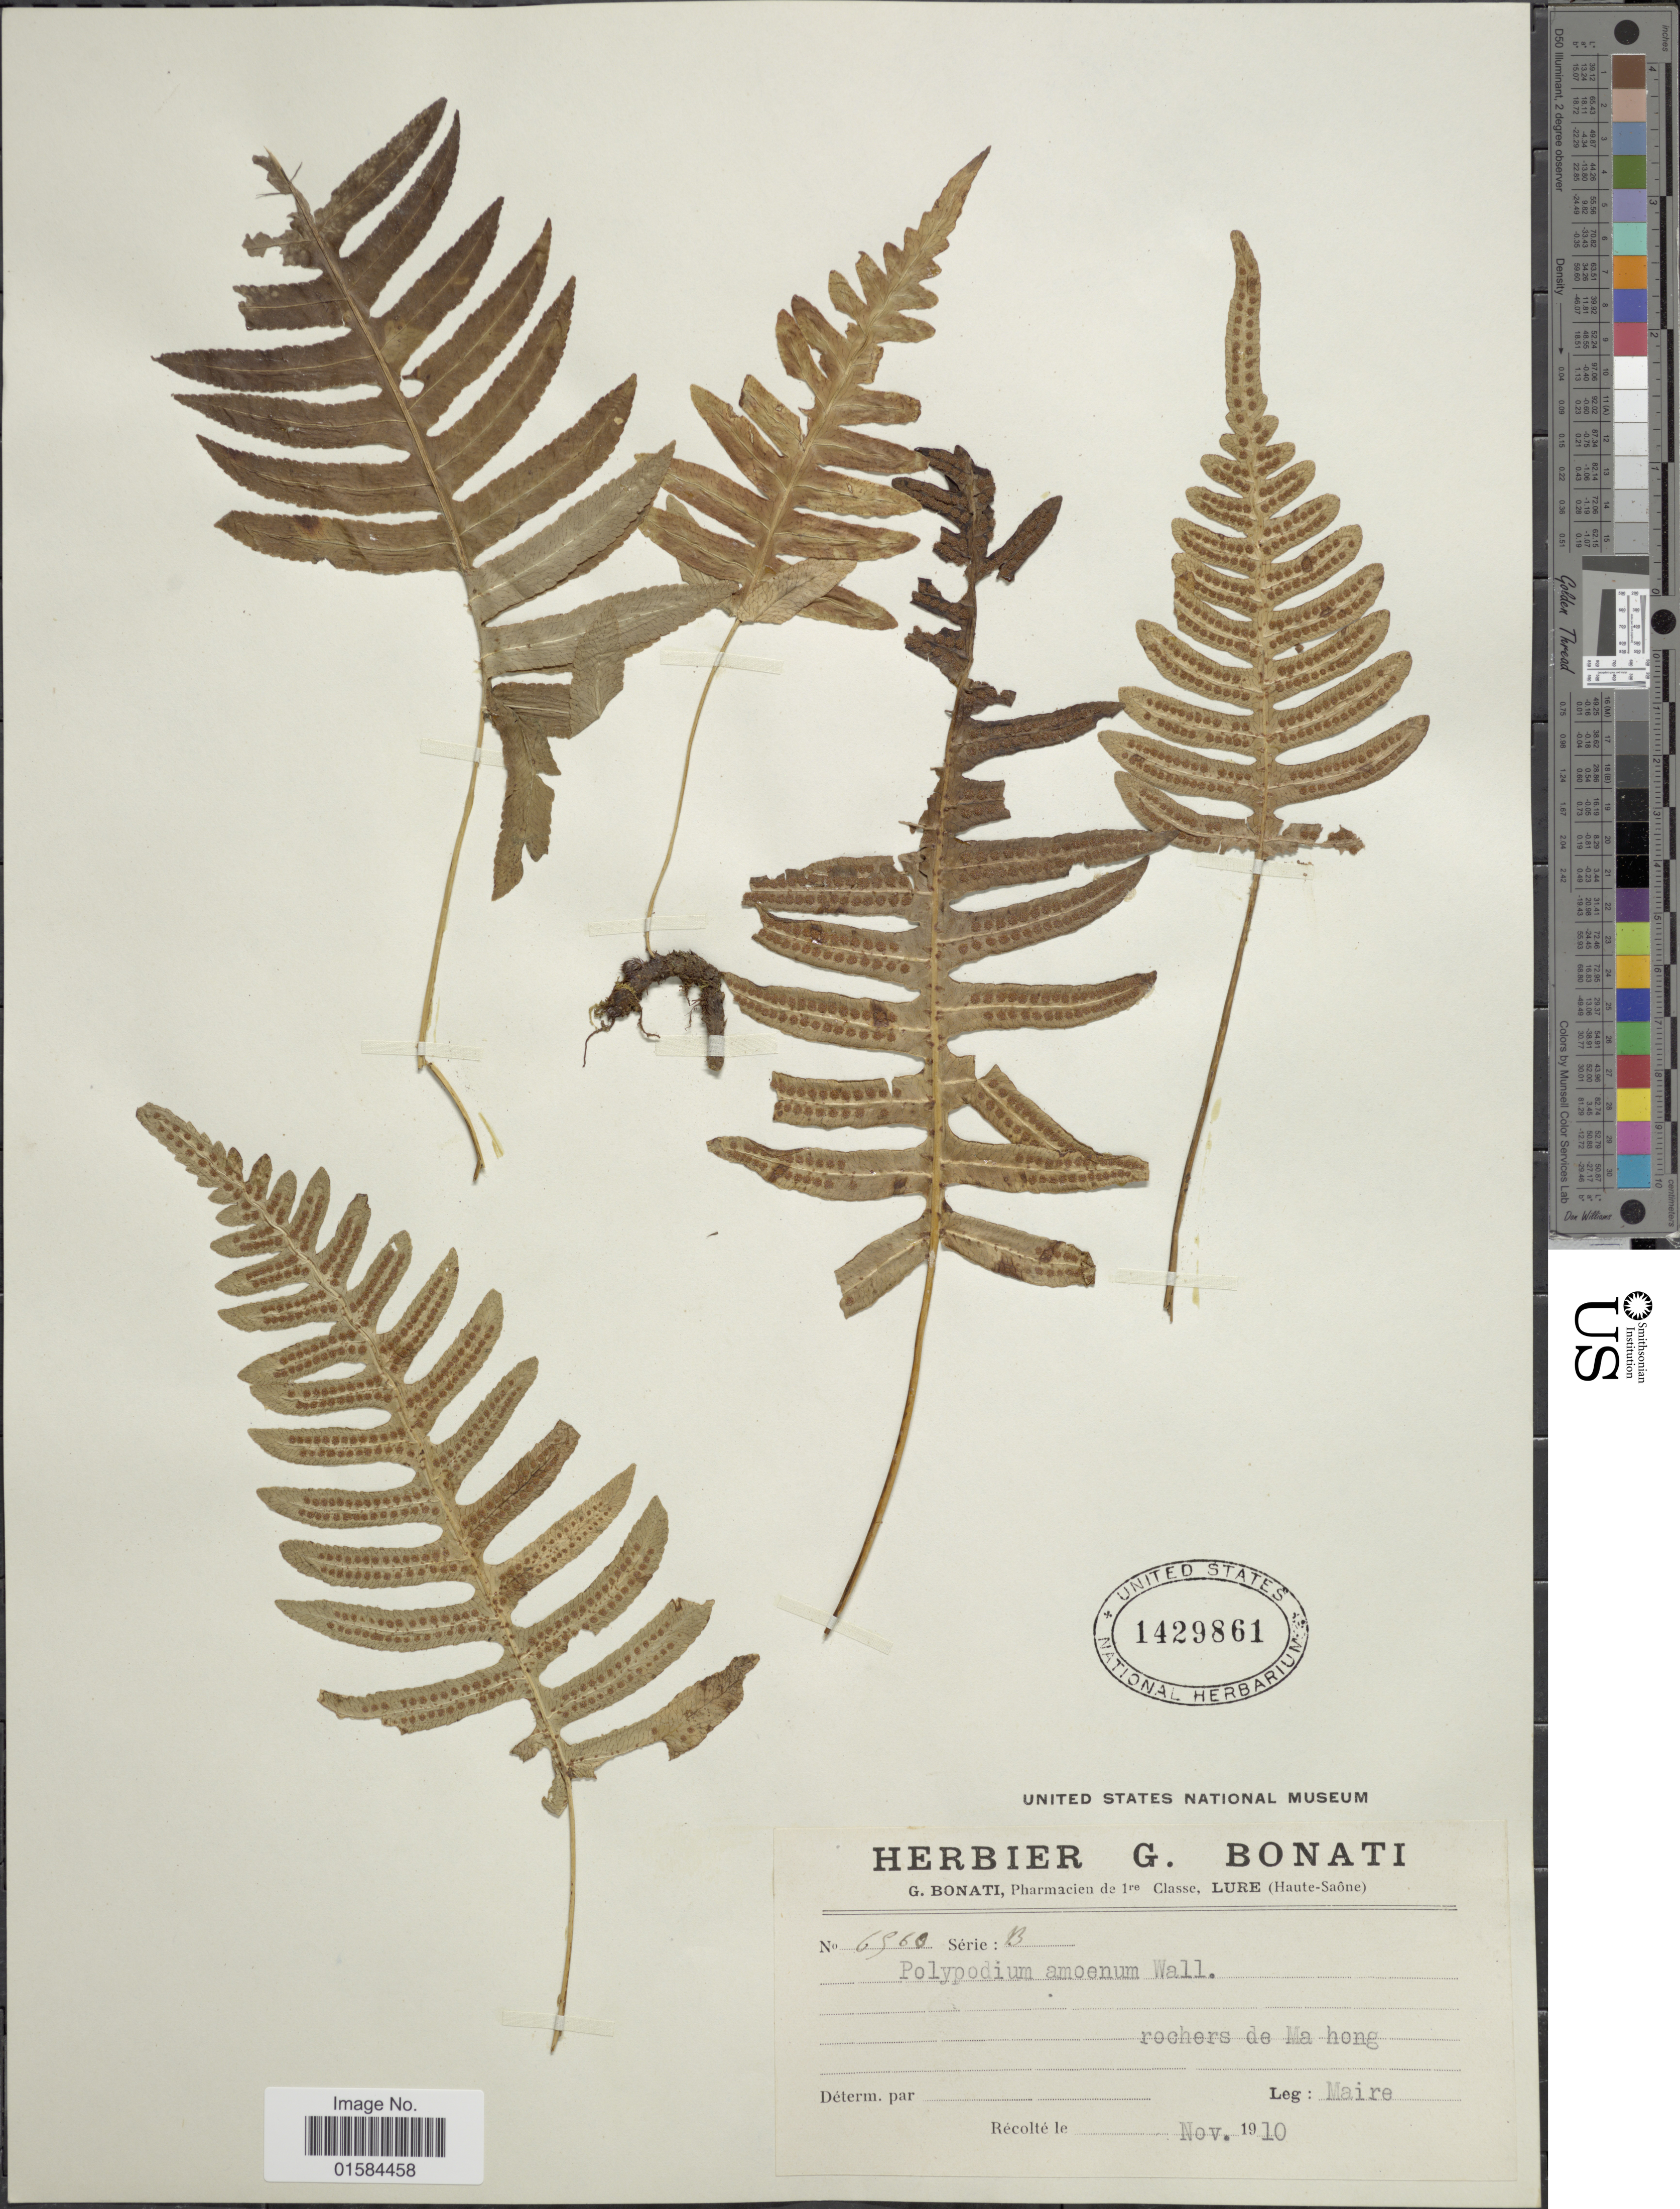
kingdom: Plantae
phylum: Tracheophyta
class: Polypodiopsida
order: Polypodiales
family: Polypodiaceae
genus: Goniophlebium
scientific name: Goniophlebium amoenum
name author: (Wall. ex Mett.) J. Sm.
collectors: Maire, --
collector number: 6560B*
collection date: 1910-11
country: China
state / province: Yunnan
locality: Rochers de Ma Hong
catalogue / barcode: US 1429861